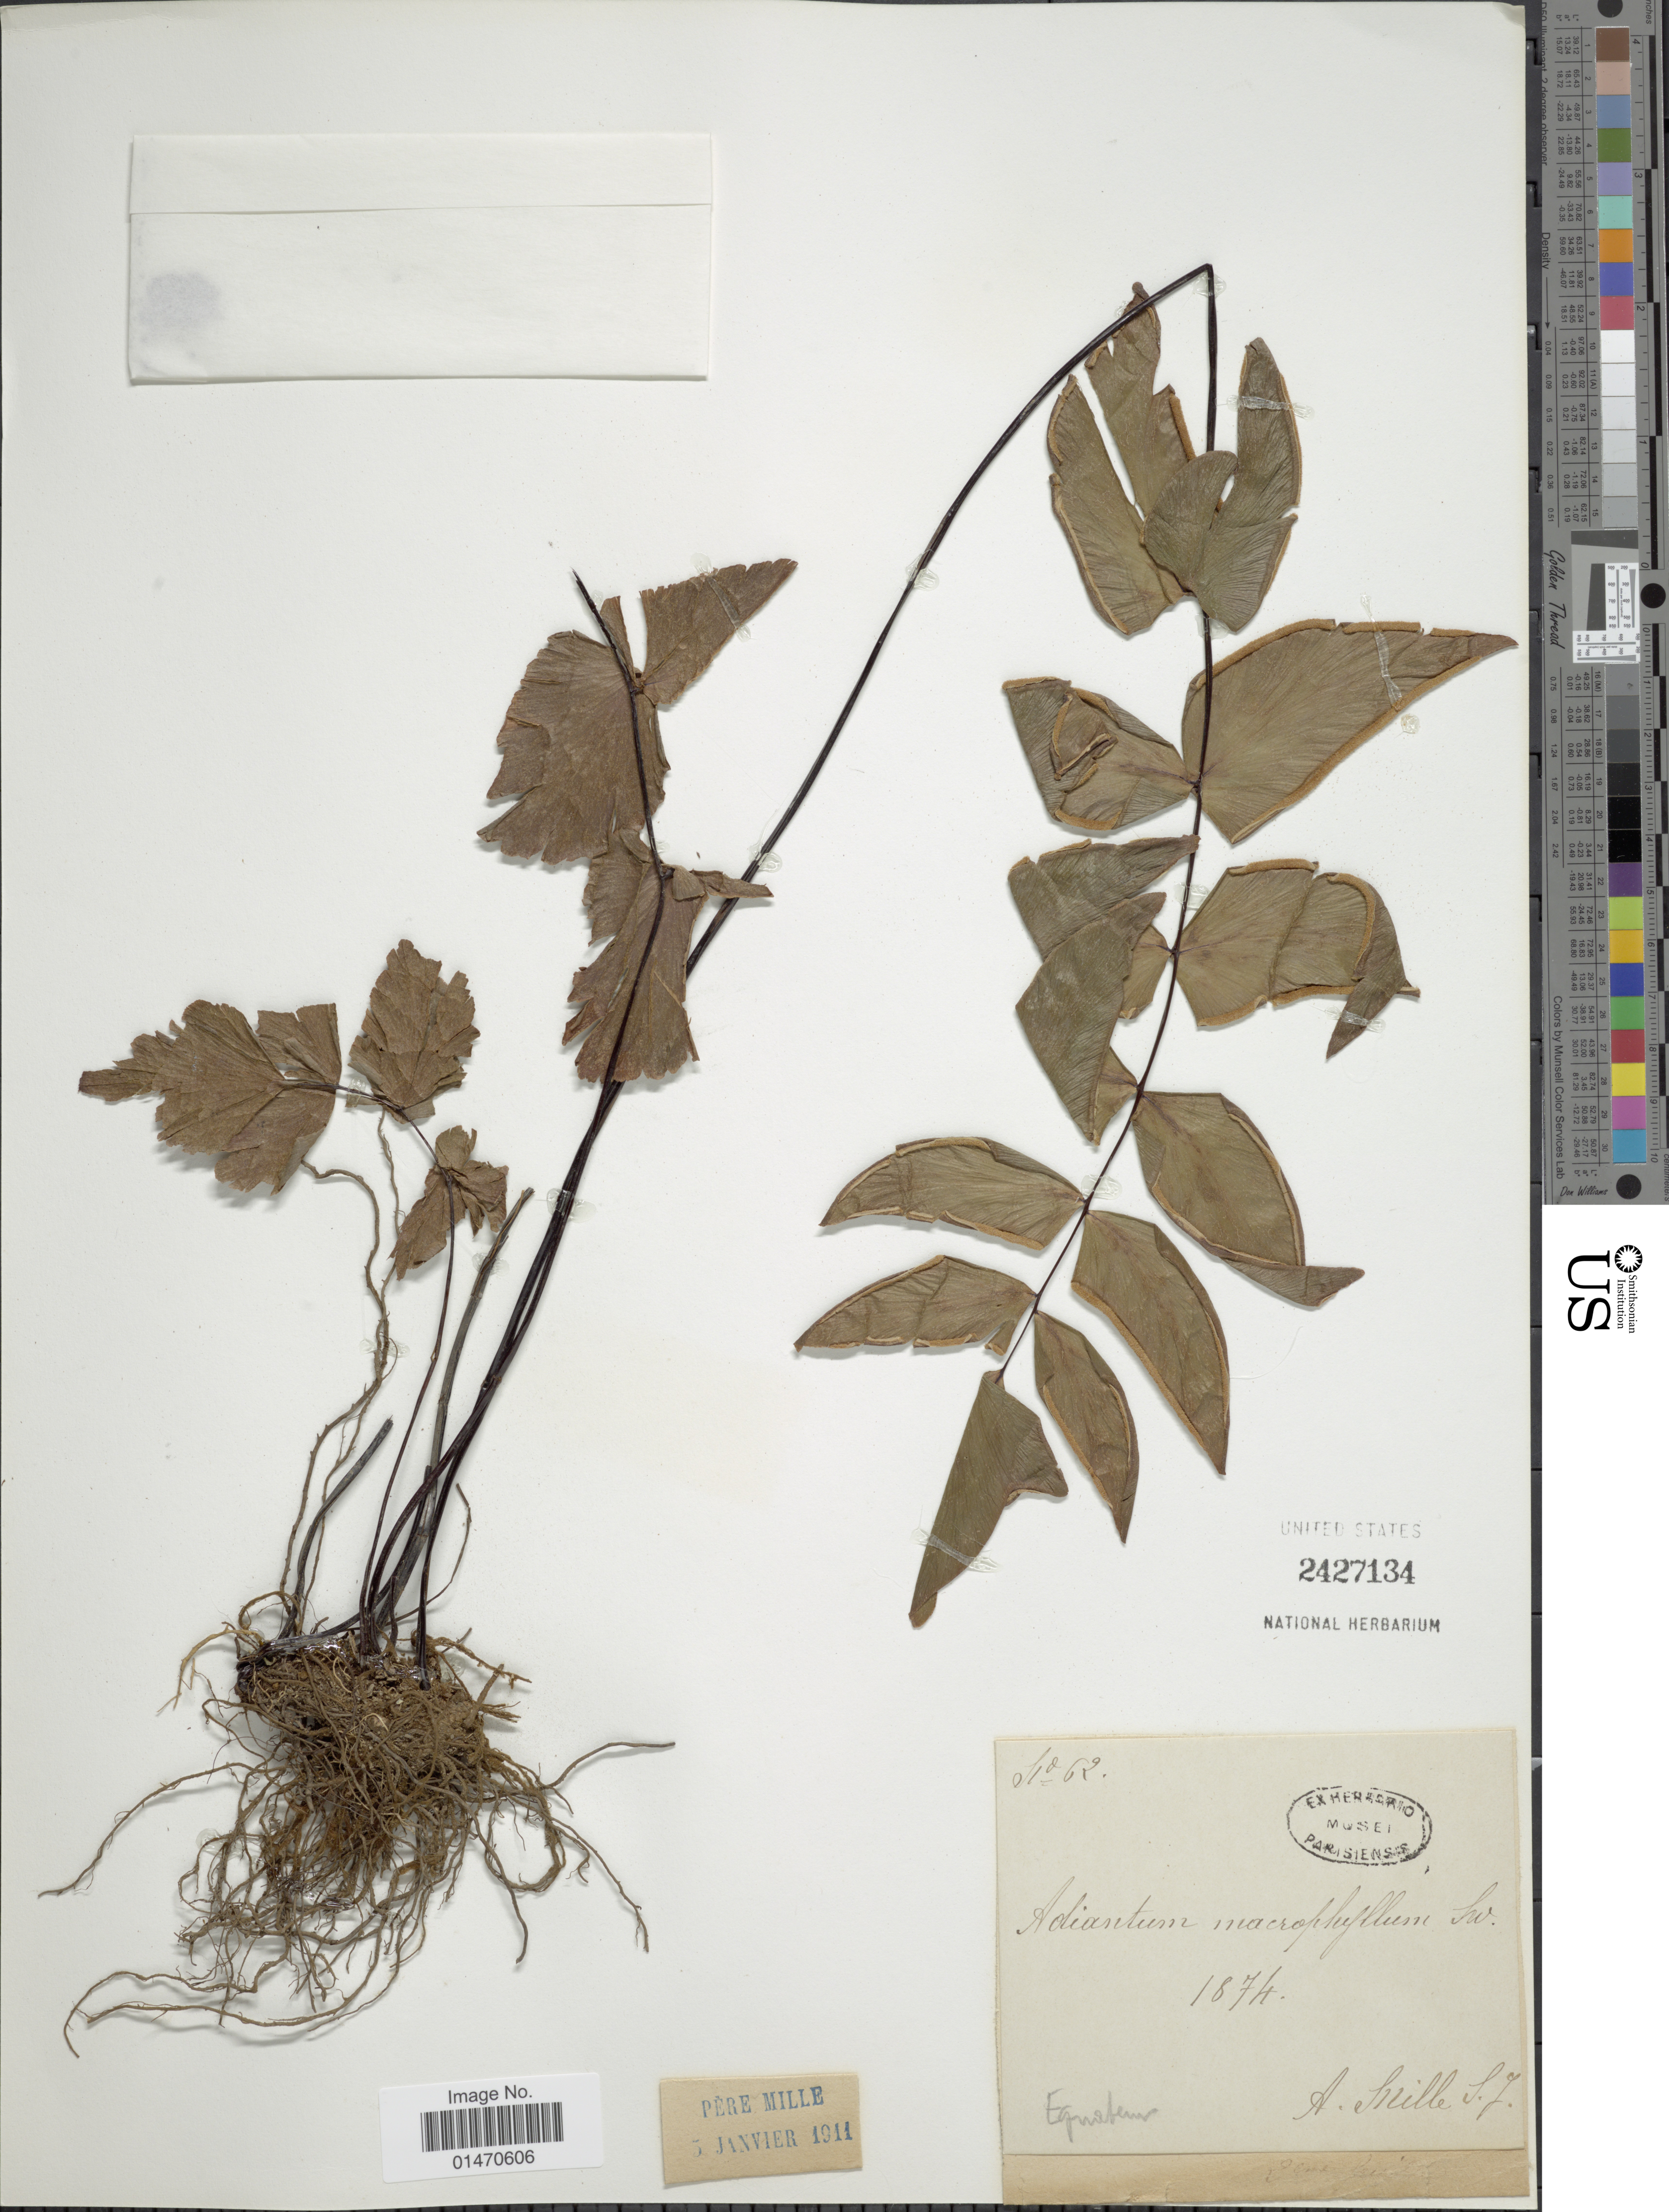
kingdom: Plantae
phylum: Tracheophyta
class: Polypodiopsida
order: Polypodiales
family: Pteridaceae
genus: Adiantum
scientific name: Adiantum macrophyllum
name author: Sw.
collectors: A. Mille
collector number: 62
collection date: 1874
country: Ecuador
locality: Equateur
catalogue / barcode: US 2427134